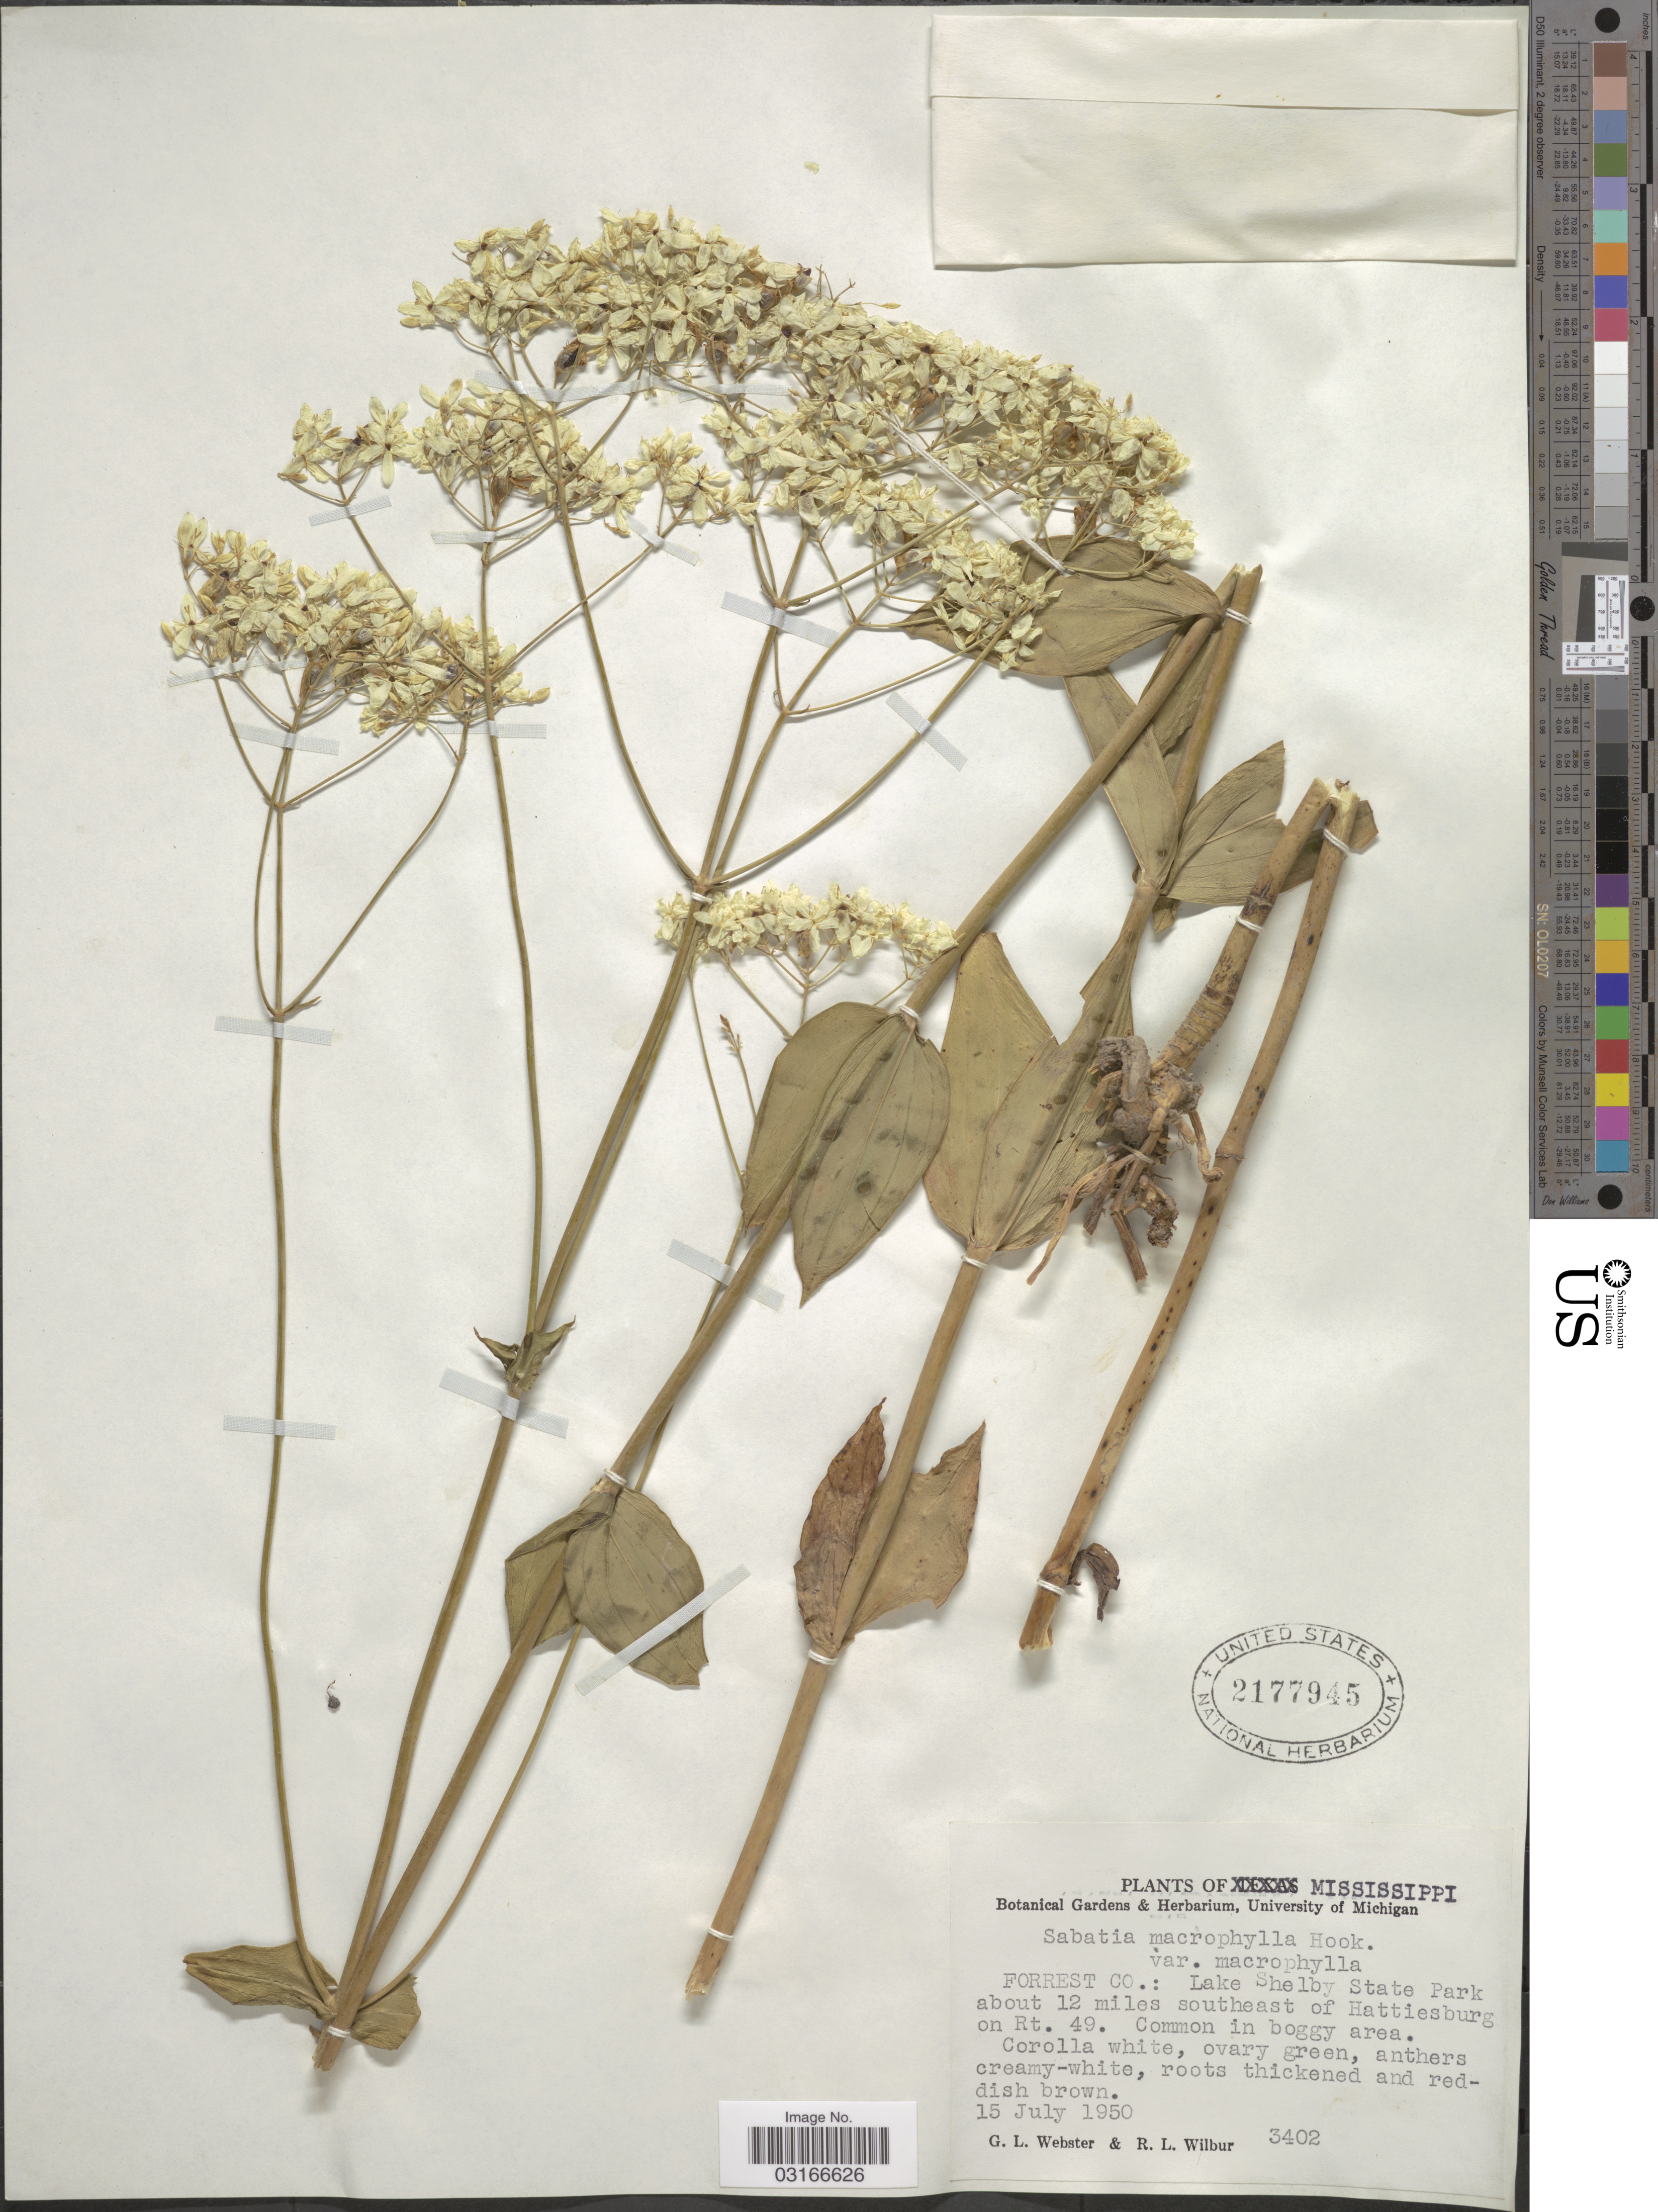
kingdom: Plantae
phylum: Tracheophyta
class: Magnoliopsida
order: Gentianales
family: Gentianaceae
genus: Sabatia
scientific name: Sabatia macrophylla var. macrophylla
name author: Hook.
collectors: G. L. Webster & R. L. Wilbur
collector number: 3402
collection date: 1950-07-15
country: United States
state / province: Mississippi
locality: Forrest Co.: Lake Shelby State Park about 12 miles southeast of Hattiesburg on Rt. 49.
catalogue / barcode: US 2177945